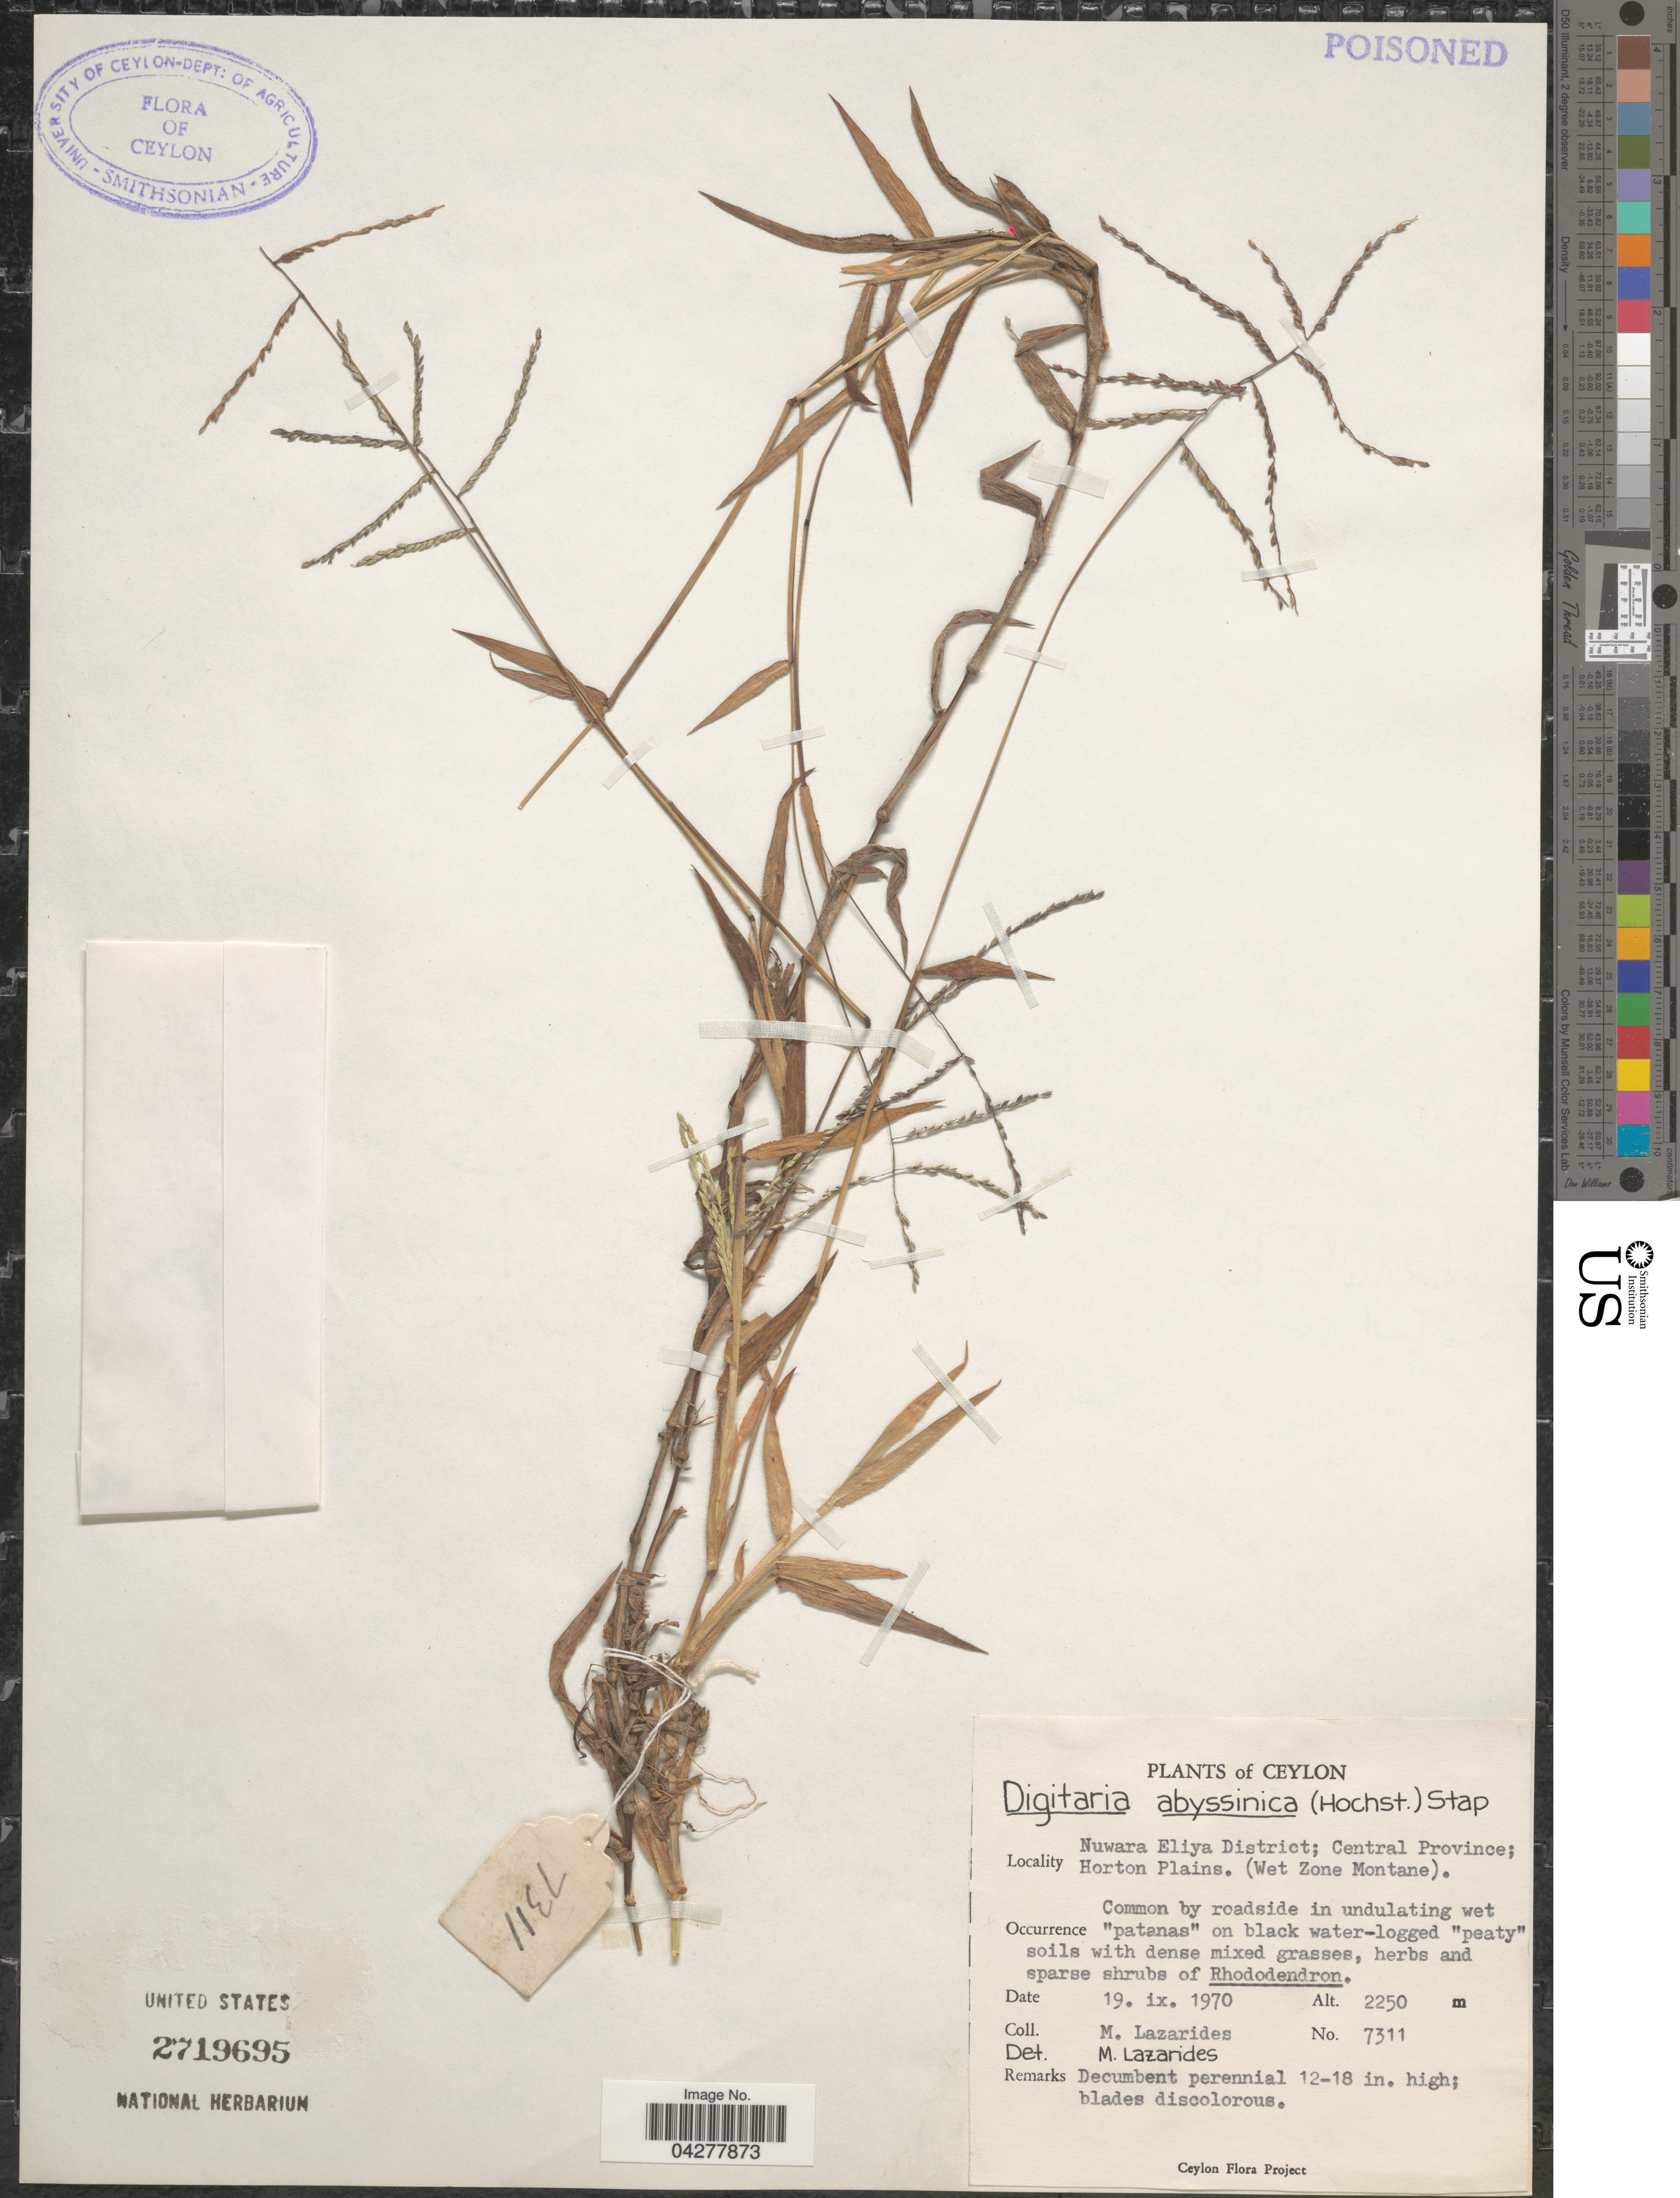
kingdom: Plantae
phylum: Tracheophyta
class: Liliopsida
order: Poales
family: Poaceae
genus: Digitaria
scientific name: Digitaria abyssinica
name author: (Hochst. ex Rich.) Stapf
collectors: M. Lazarides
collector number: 7311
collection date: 1970-09-19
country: Sri Lanka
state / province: Central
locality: Ceylon. Nuwara Eliya District; Horton Plains. (Wet Zone Montane).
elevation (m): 2250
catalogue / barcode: US 2719695